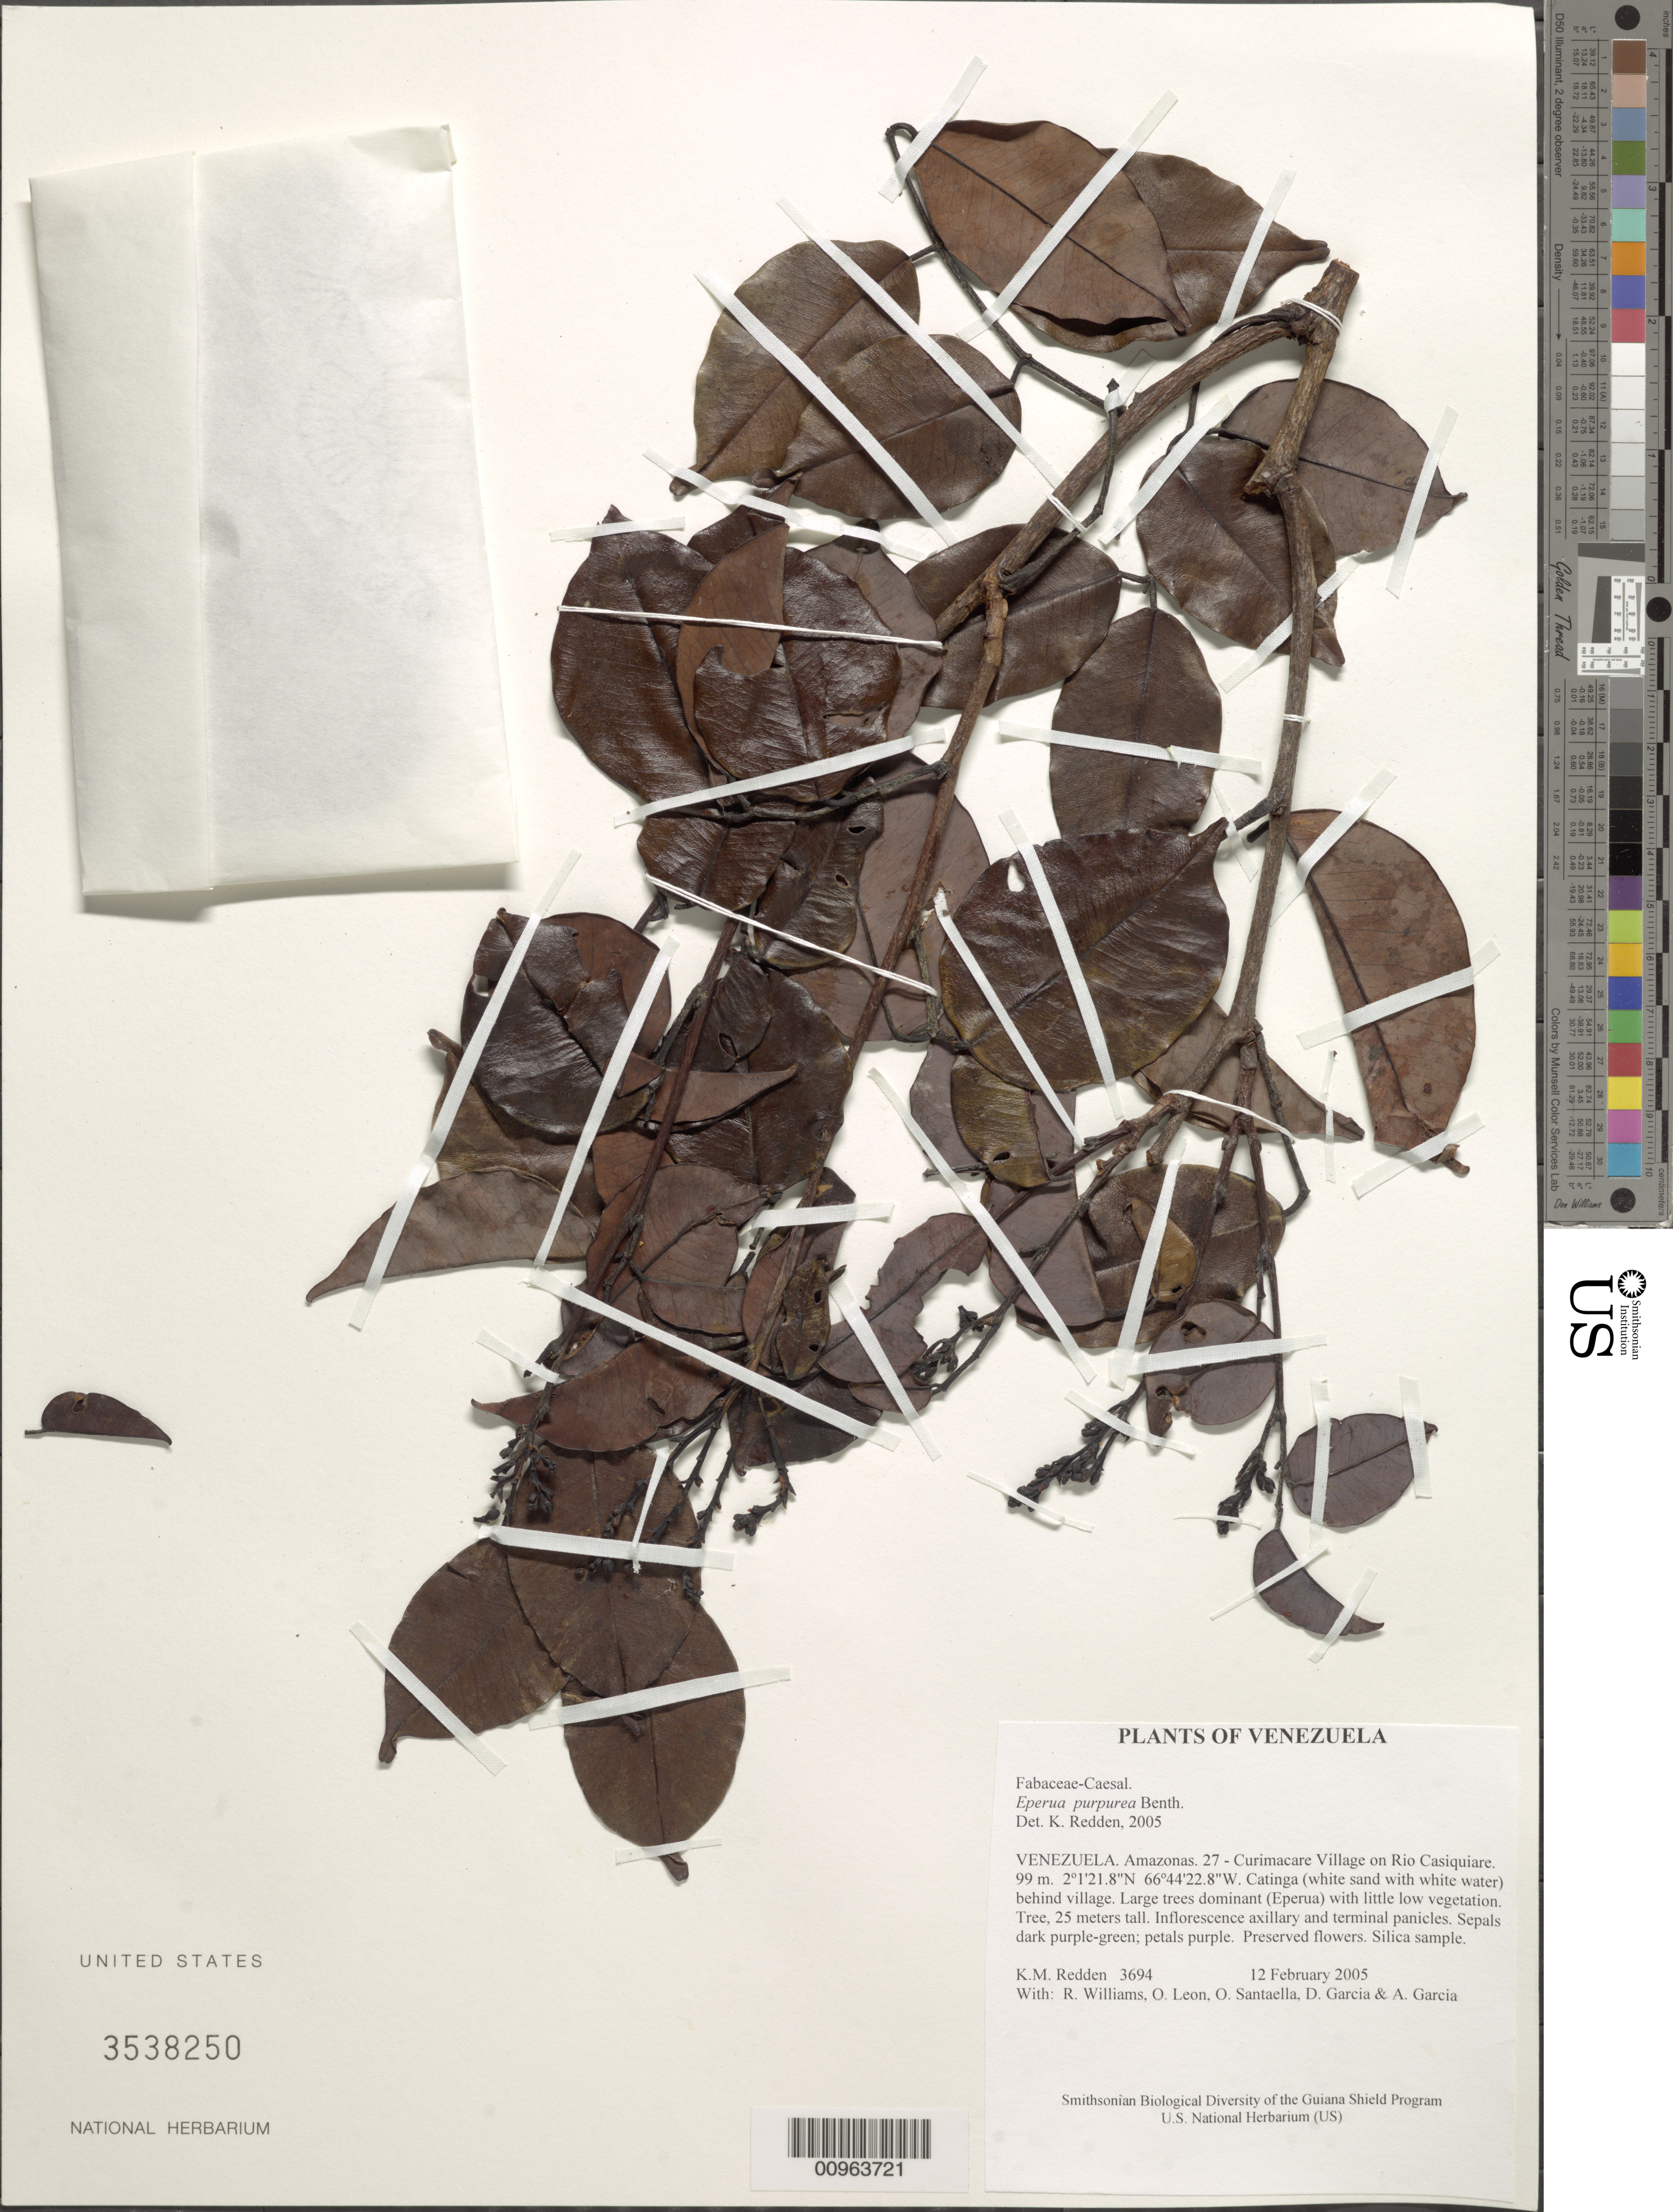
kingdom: Plantae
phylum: Tracheophyta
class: Magnoliopsida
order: Fabales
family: Fabaceae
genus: Eperua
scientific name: Eperua purpurea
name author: Benth.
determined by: Redden, K. M.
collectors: K. M. Redden, R. Williams, O. León, O. Santaella, D. Garcia & A. Garcia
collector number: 3694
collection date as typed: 12 February 2005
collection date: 2005-02-12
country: Venezuela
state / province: Amazonas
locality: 27 - Curimacare Village on Rio Casiquiare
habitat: Catinga (white sand with white water) behind village. Large trees dominant (Eperua) with little low vegetation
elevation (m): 99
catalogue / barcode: US 3538250